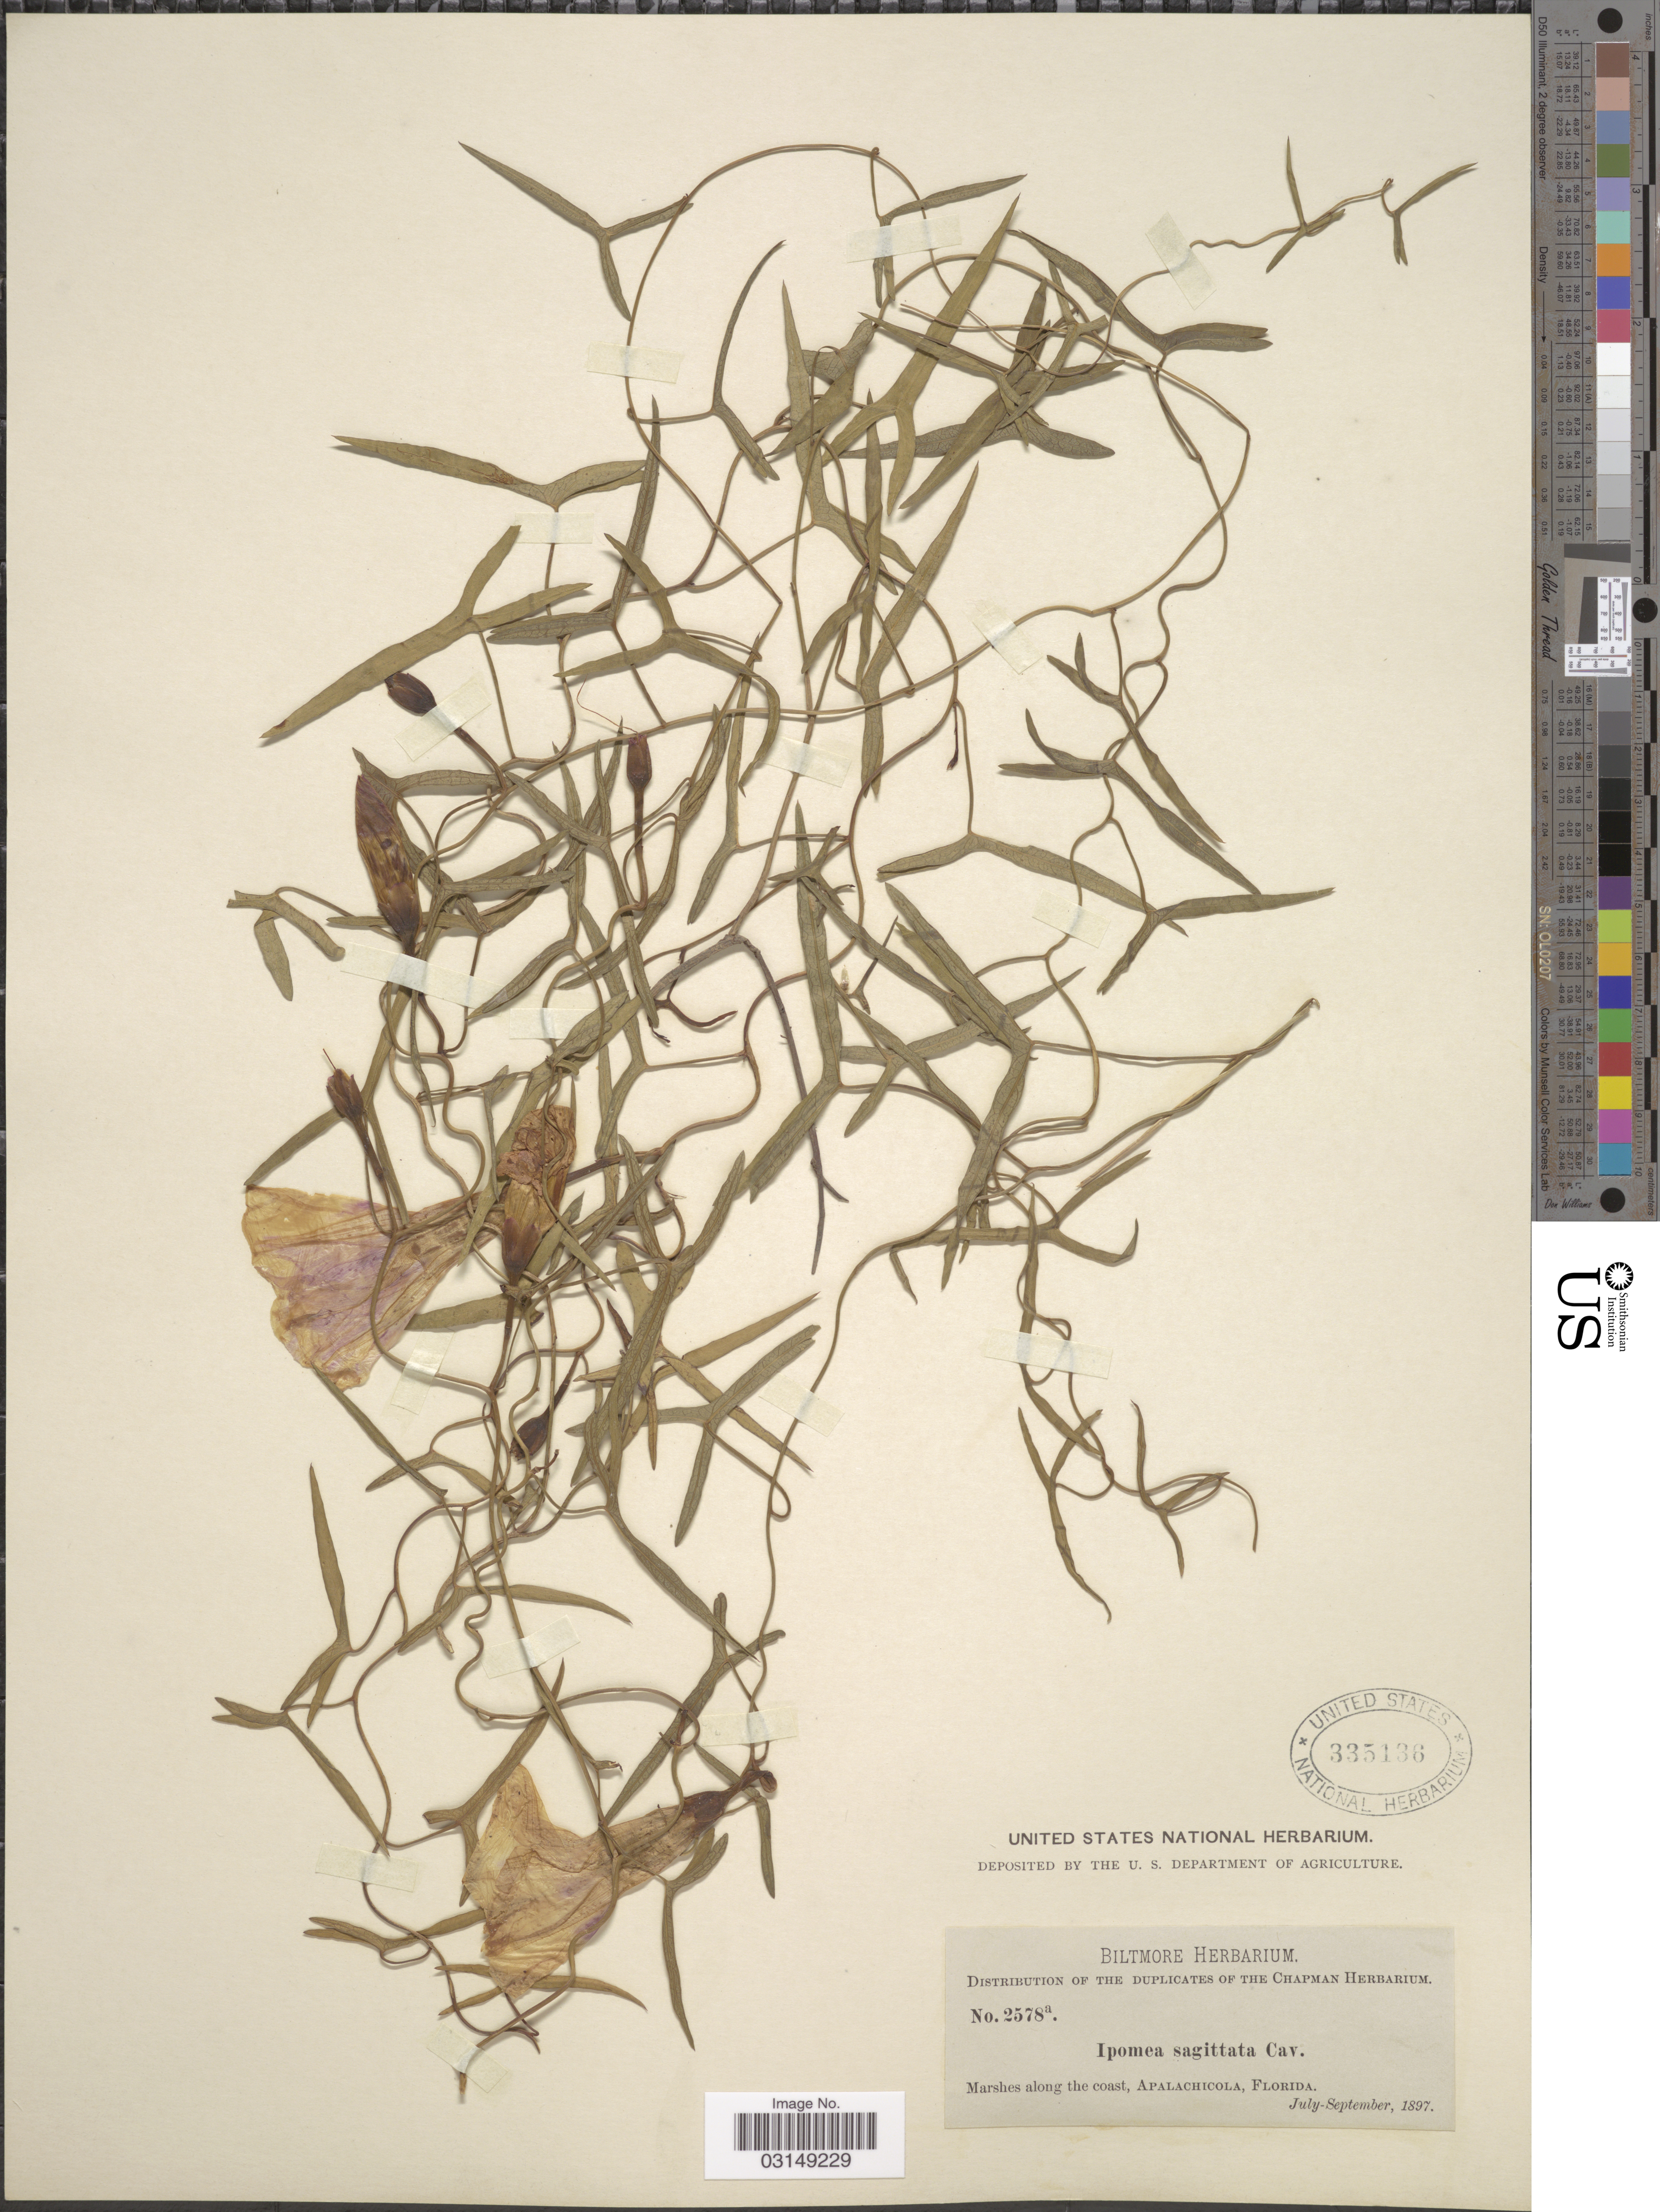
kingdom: Plantae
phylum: Tracheophyta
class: Magnoliopsida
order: Solanales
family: Convolvulaceae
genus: Ipomoea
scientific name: Ipomoea sagittata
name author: Poir.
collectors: ex herb. Biltmore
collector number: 2578a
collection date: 1897-07/1897-09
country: United States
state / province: Florida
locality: Marshes along the coast, Apalachicola.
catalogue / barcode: US 335136